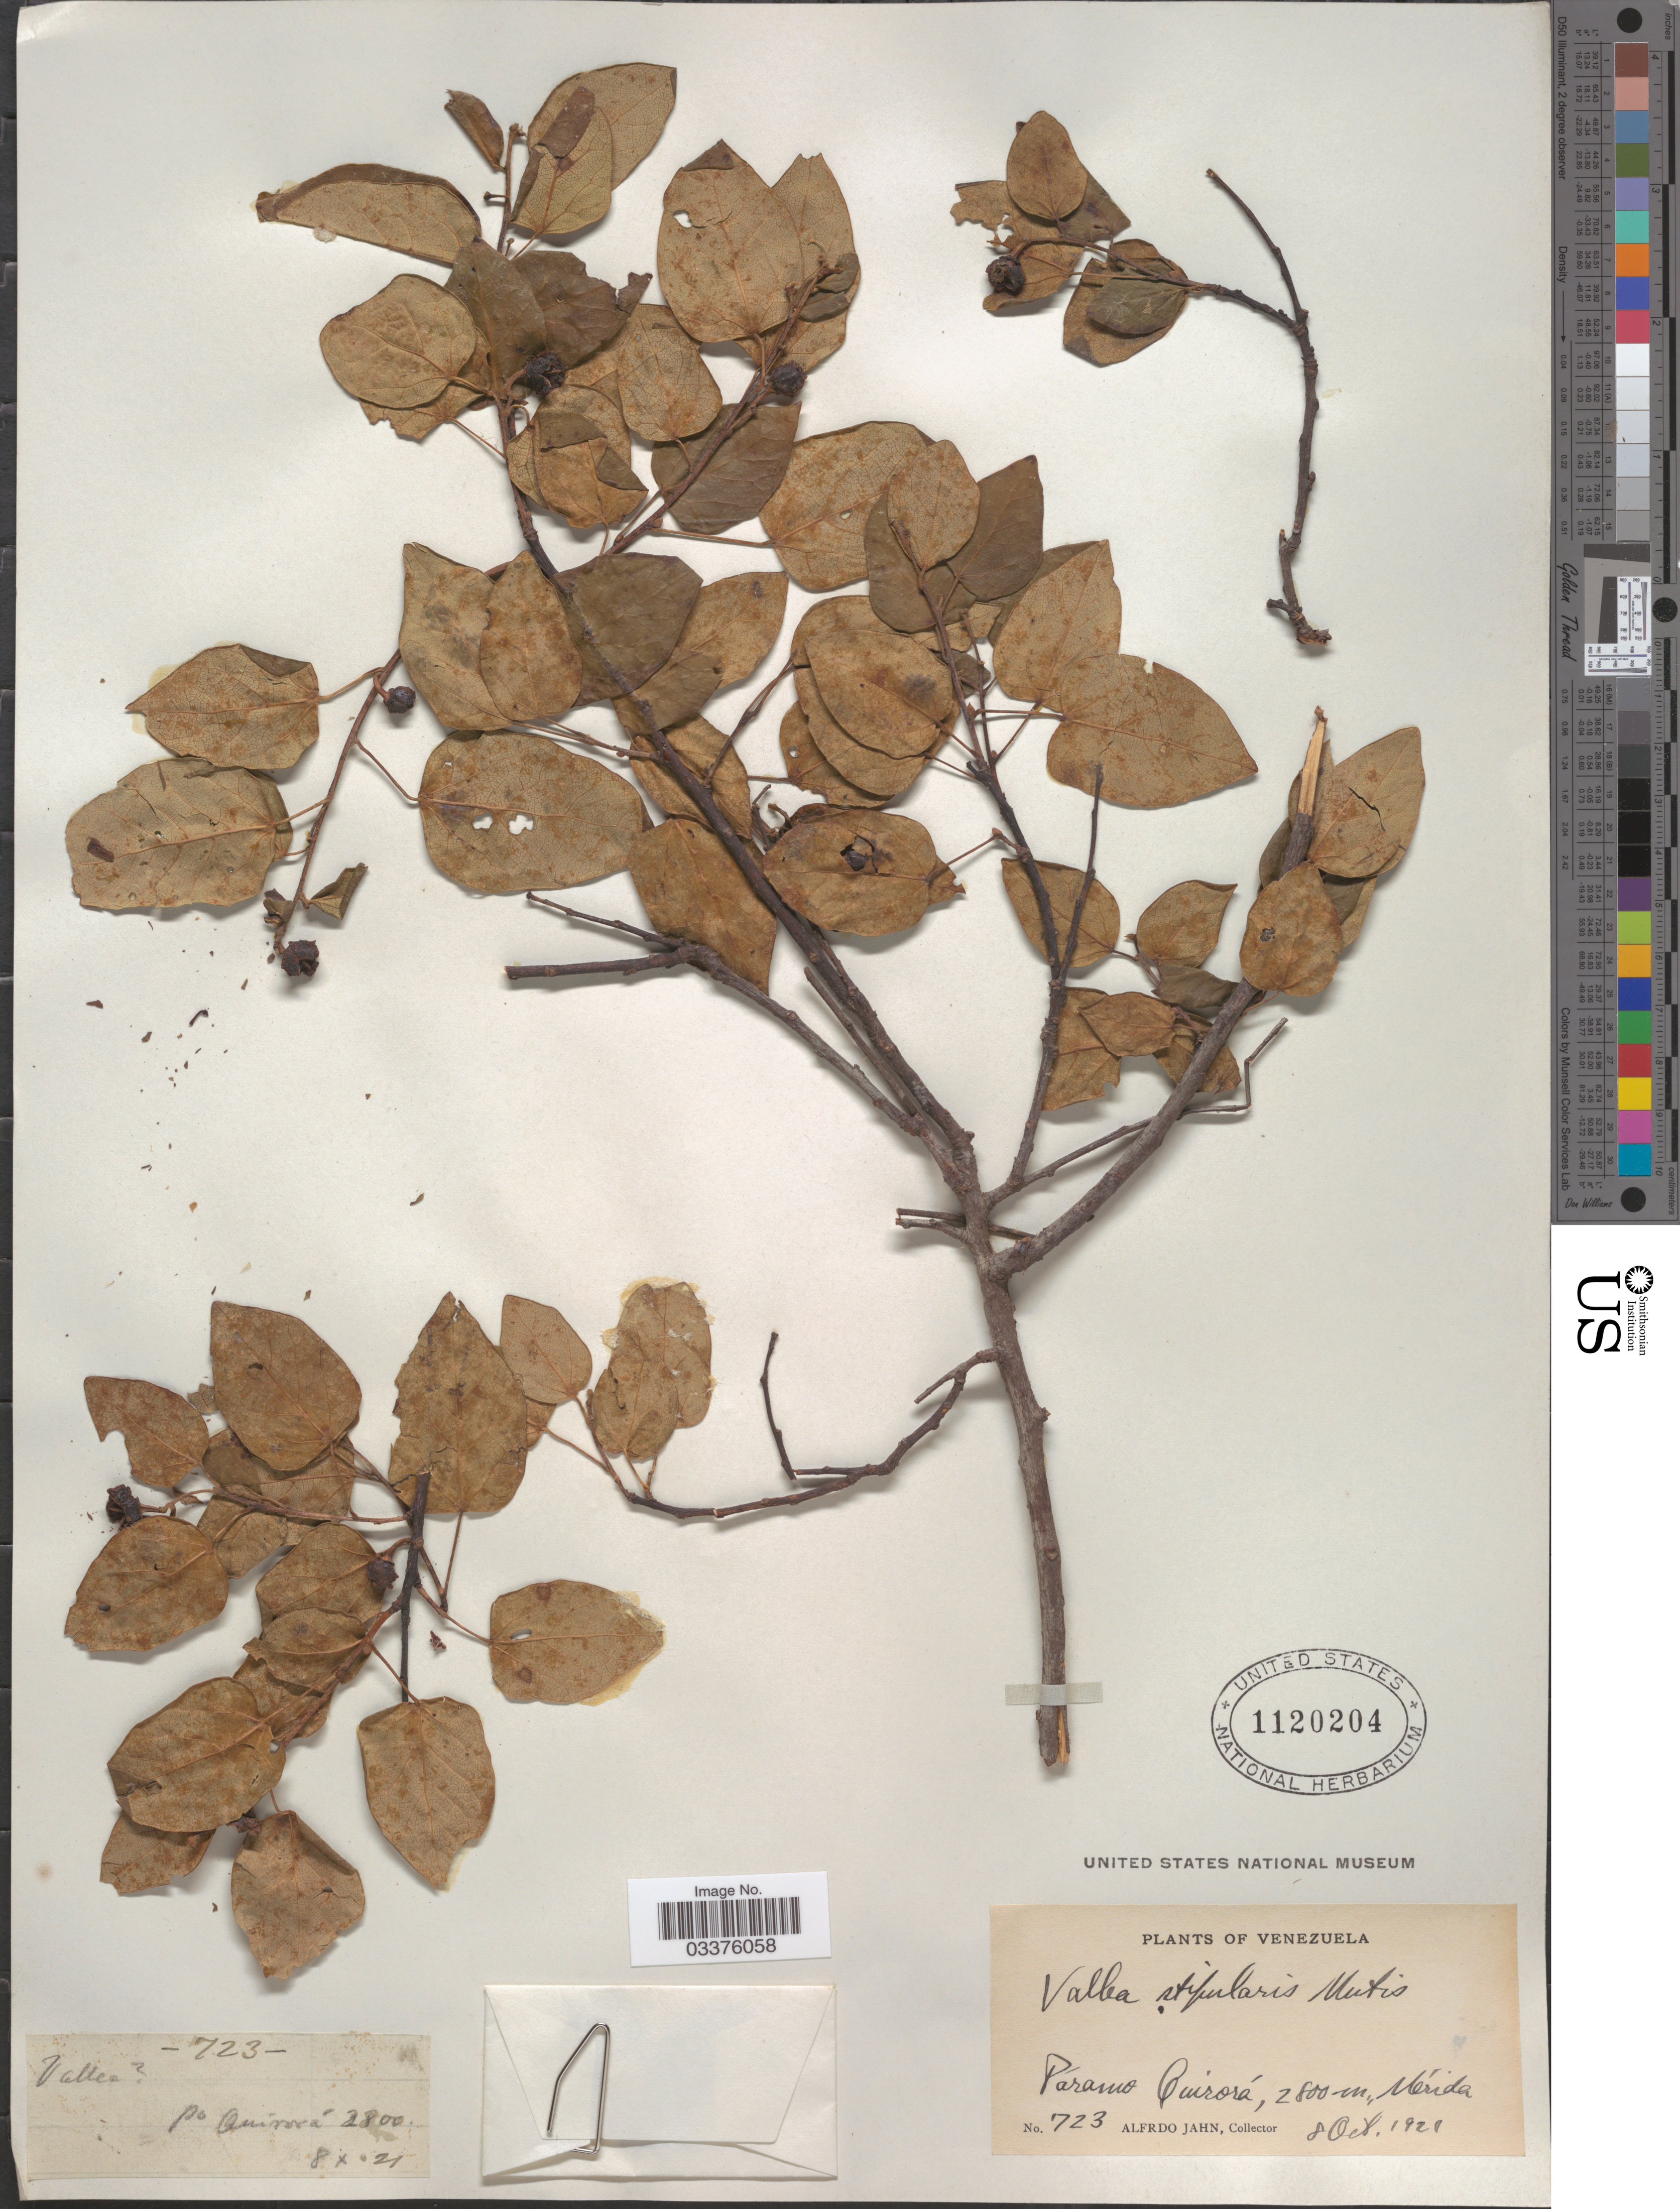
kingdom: Plantae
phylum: Tracheophyta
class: Magnoliopsida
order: Oxalidales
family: Elaeocarpaceae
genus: Vallea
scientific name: Vallea stipularis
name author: L. f.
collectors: A. Jahn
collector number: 723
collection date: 1921-10-08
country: Venezuela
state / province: Mérida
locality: Páramo Quirorá.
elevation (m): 2800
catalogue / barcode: US 1120204